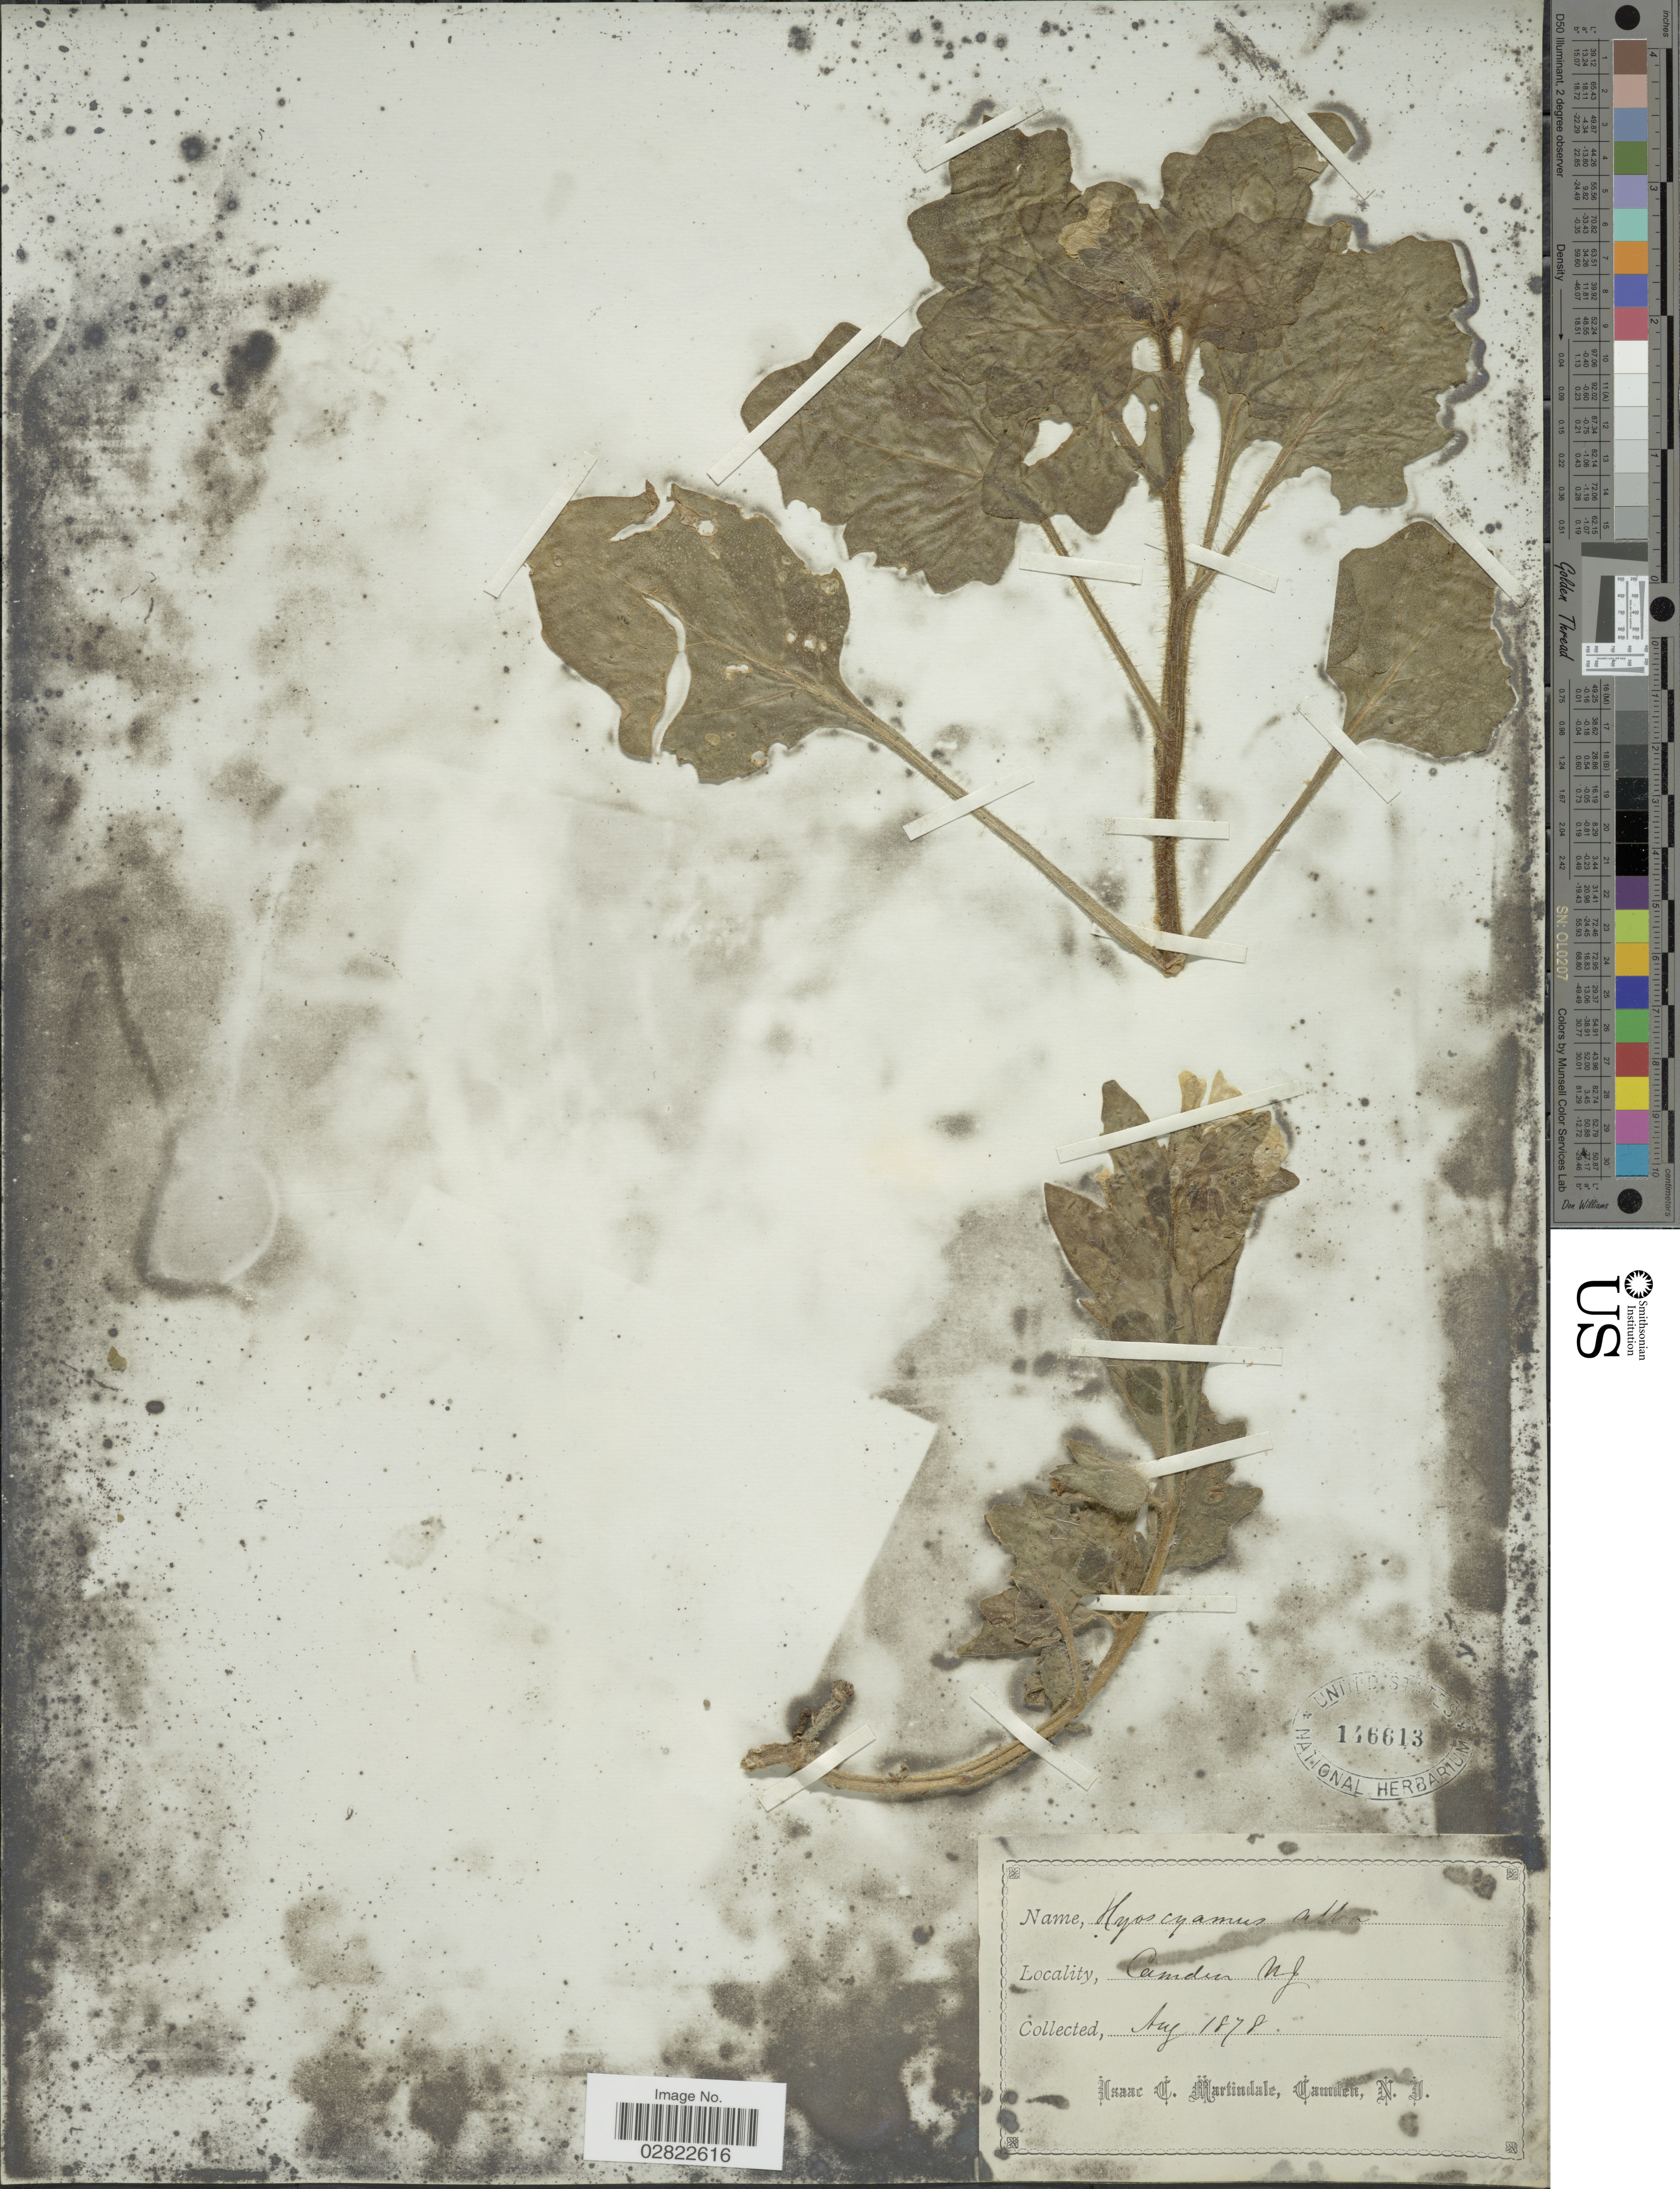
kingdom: Plantae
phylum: Tracheophyta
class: Magnoliopsida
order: Solanales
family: Solanaceae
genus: Hyoscyamus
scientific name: Hyoscyamus niger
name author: L.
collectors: I. C. Martindale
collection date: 1878-08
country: United States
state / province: New Jersey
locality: Camden.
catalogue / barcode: US 146613